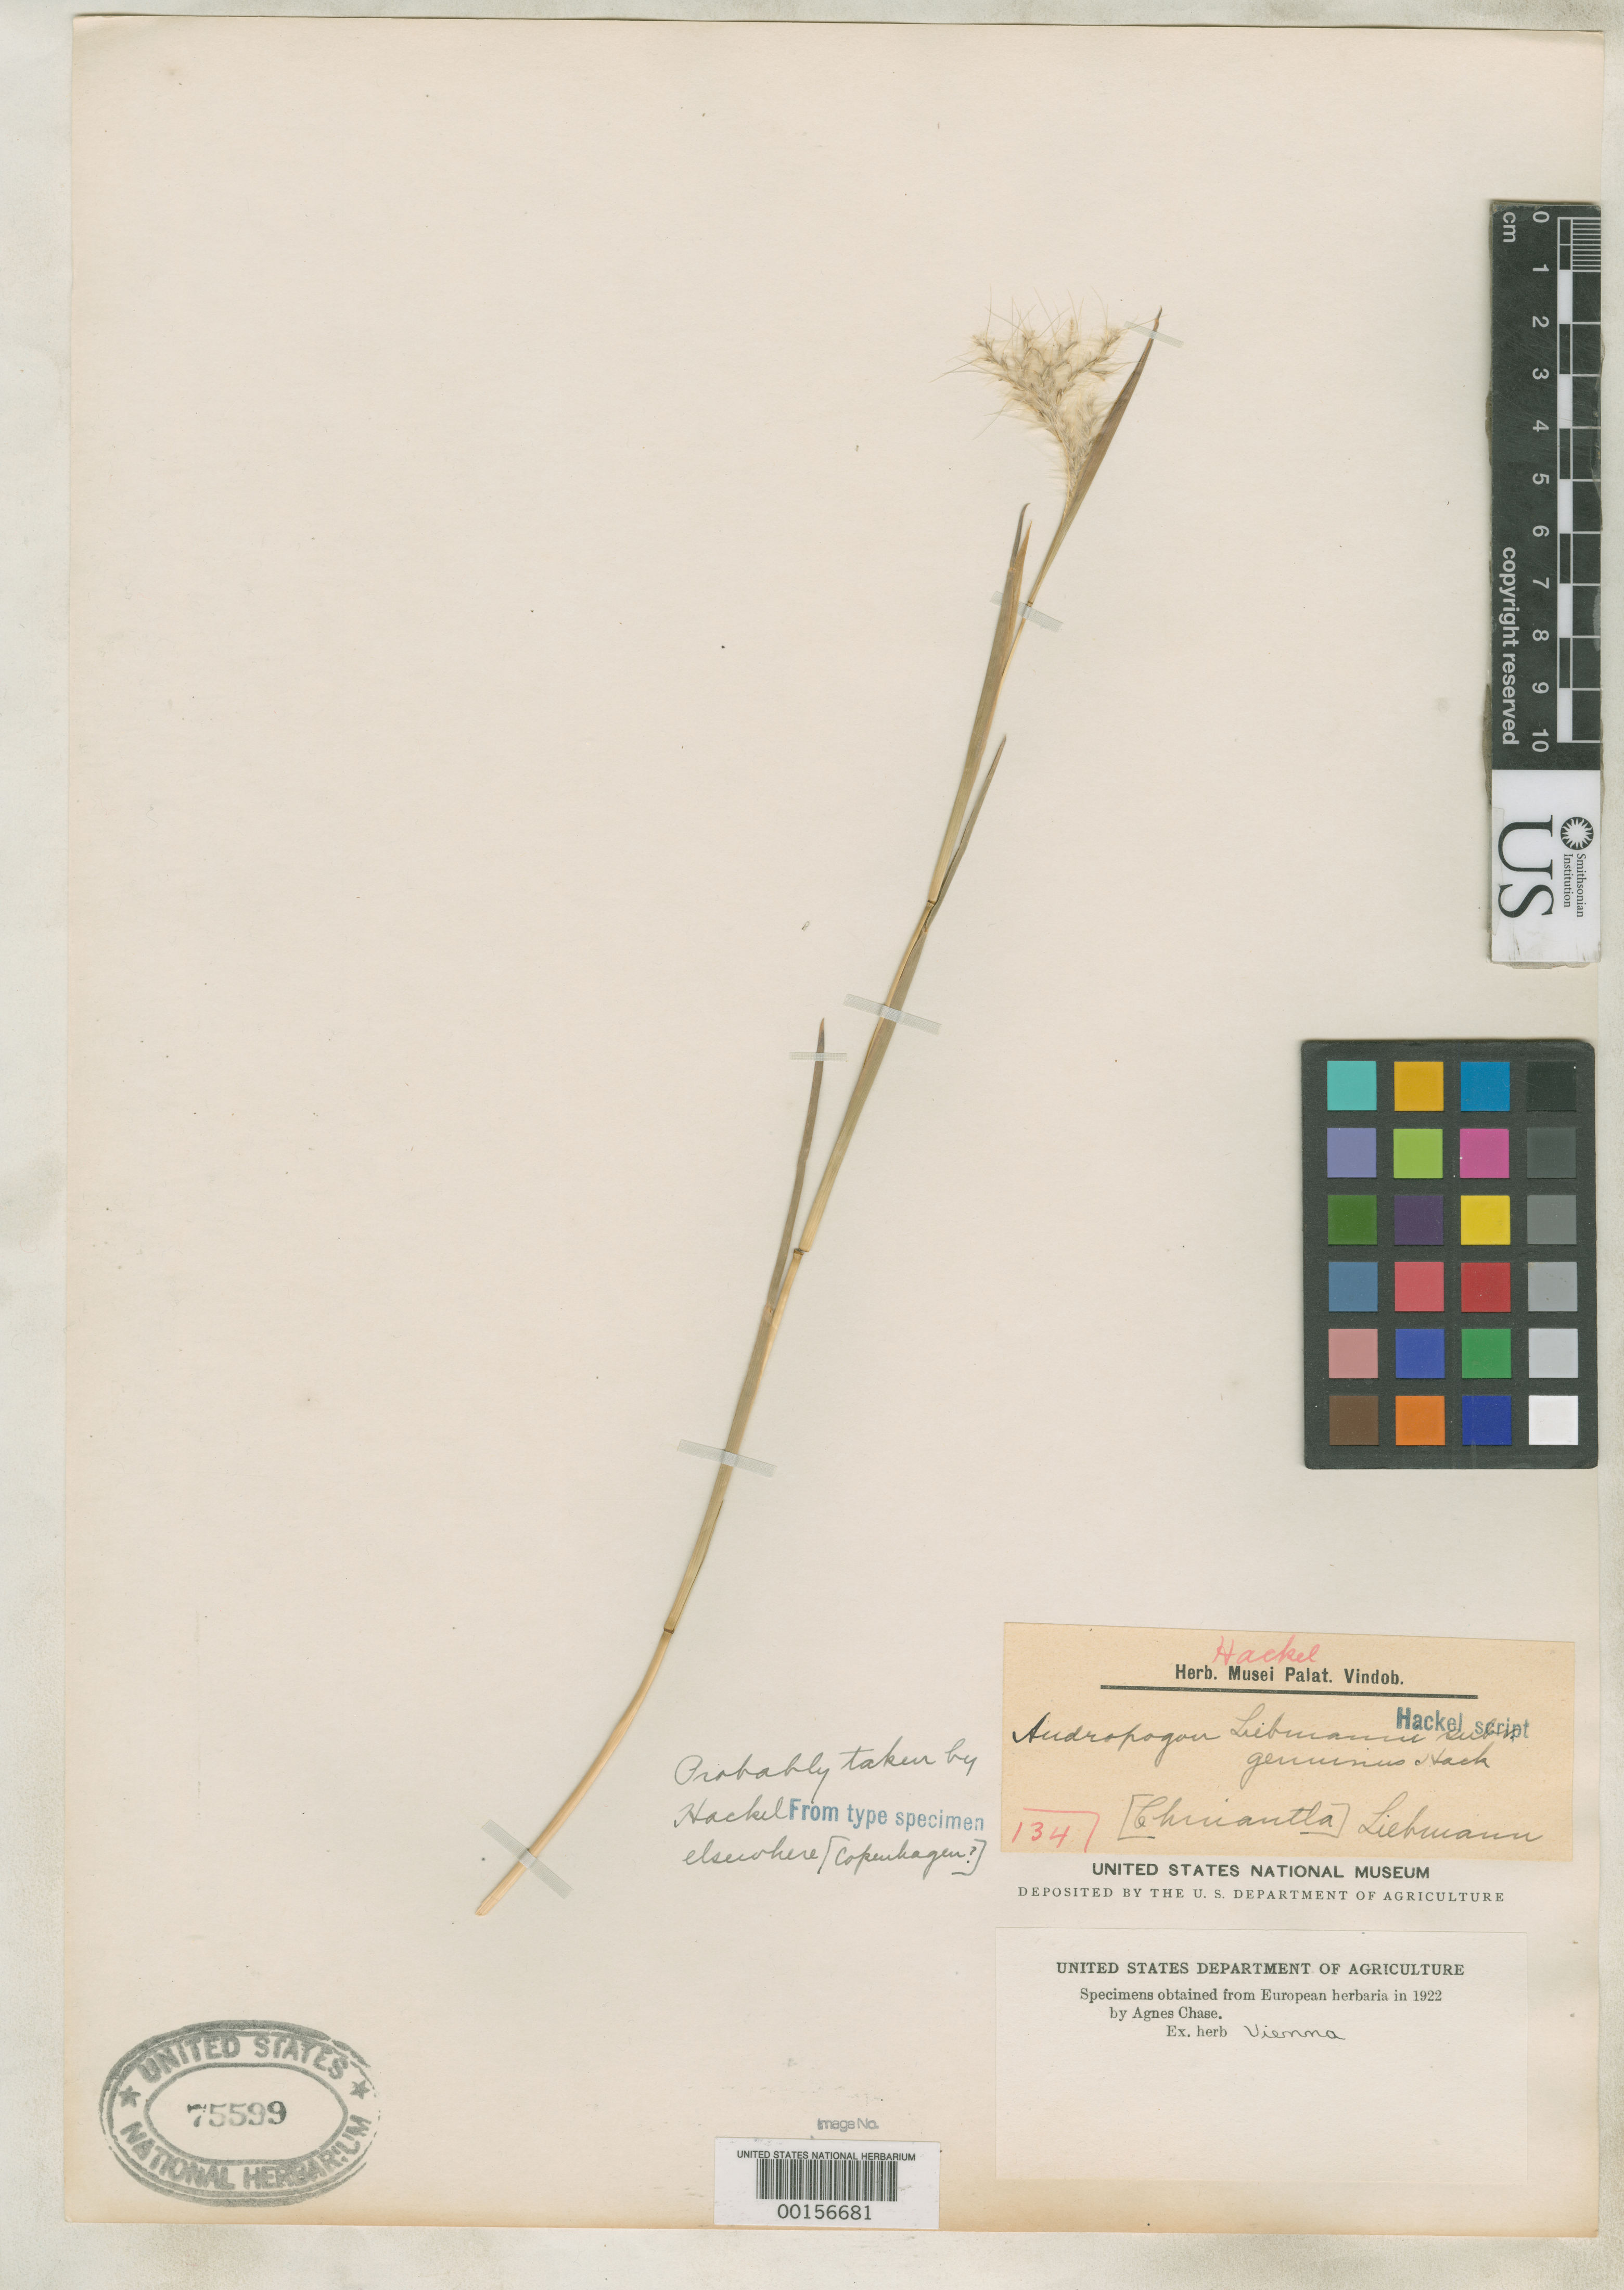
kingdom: Plantae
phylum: Tracheophyta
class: Liliopsida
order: Poales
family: Poaceae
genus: Andropogon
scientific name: Andropogon liebmannii subvar. genuinus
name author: Hack. in A. DC.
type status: Type Fragment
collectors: F. M. Liebmann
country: Mexico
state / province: Puebla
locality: Chinantla.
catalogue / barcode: US 75599